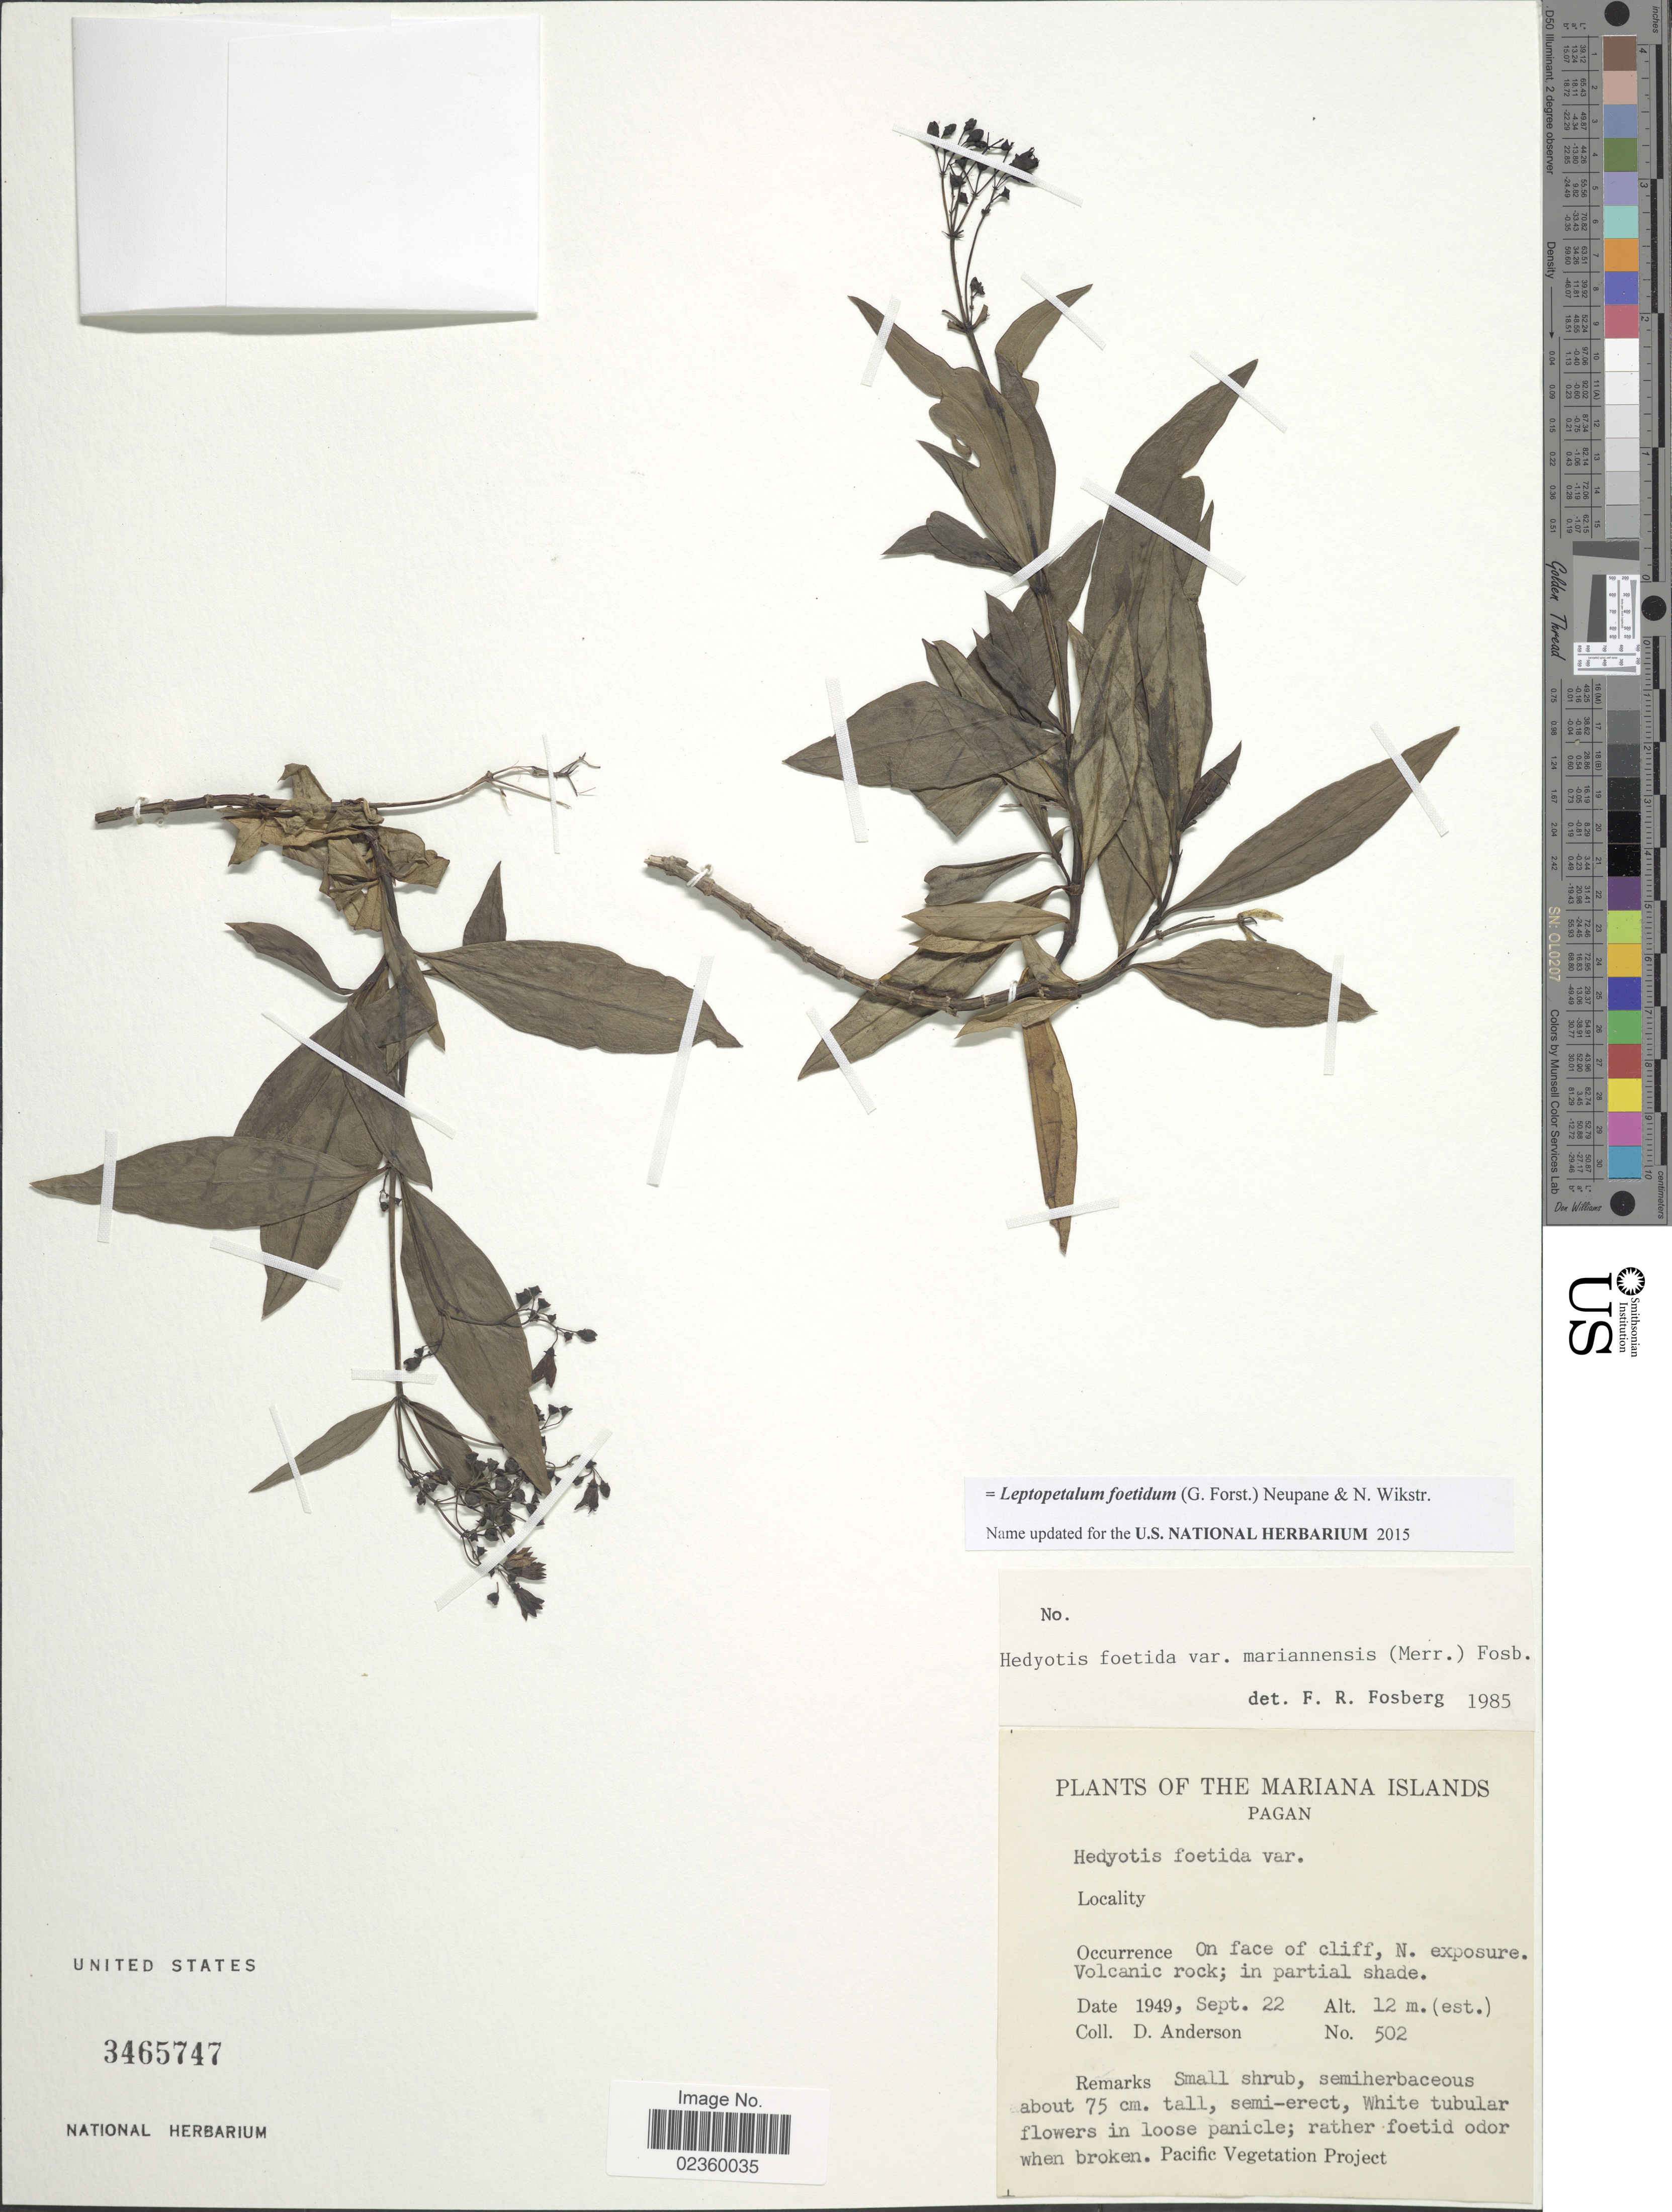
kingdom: Plantae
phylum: Tracheophyta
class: Magnoliopsida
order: Gentianales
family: Rubiaceae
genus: Leptopetalum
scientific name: Leptopetalum foetidum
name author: (G. Forst.) Neupane & N. Wikstr.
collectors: D. Anderson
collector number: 502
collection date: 1949-09-22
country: Northern Mariana Islands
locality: The Mariana Islands. Pagan. On face of cliff, N. exposure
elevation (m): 12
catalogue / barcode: US 3465747